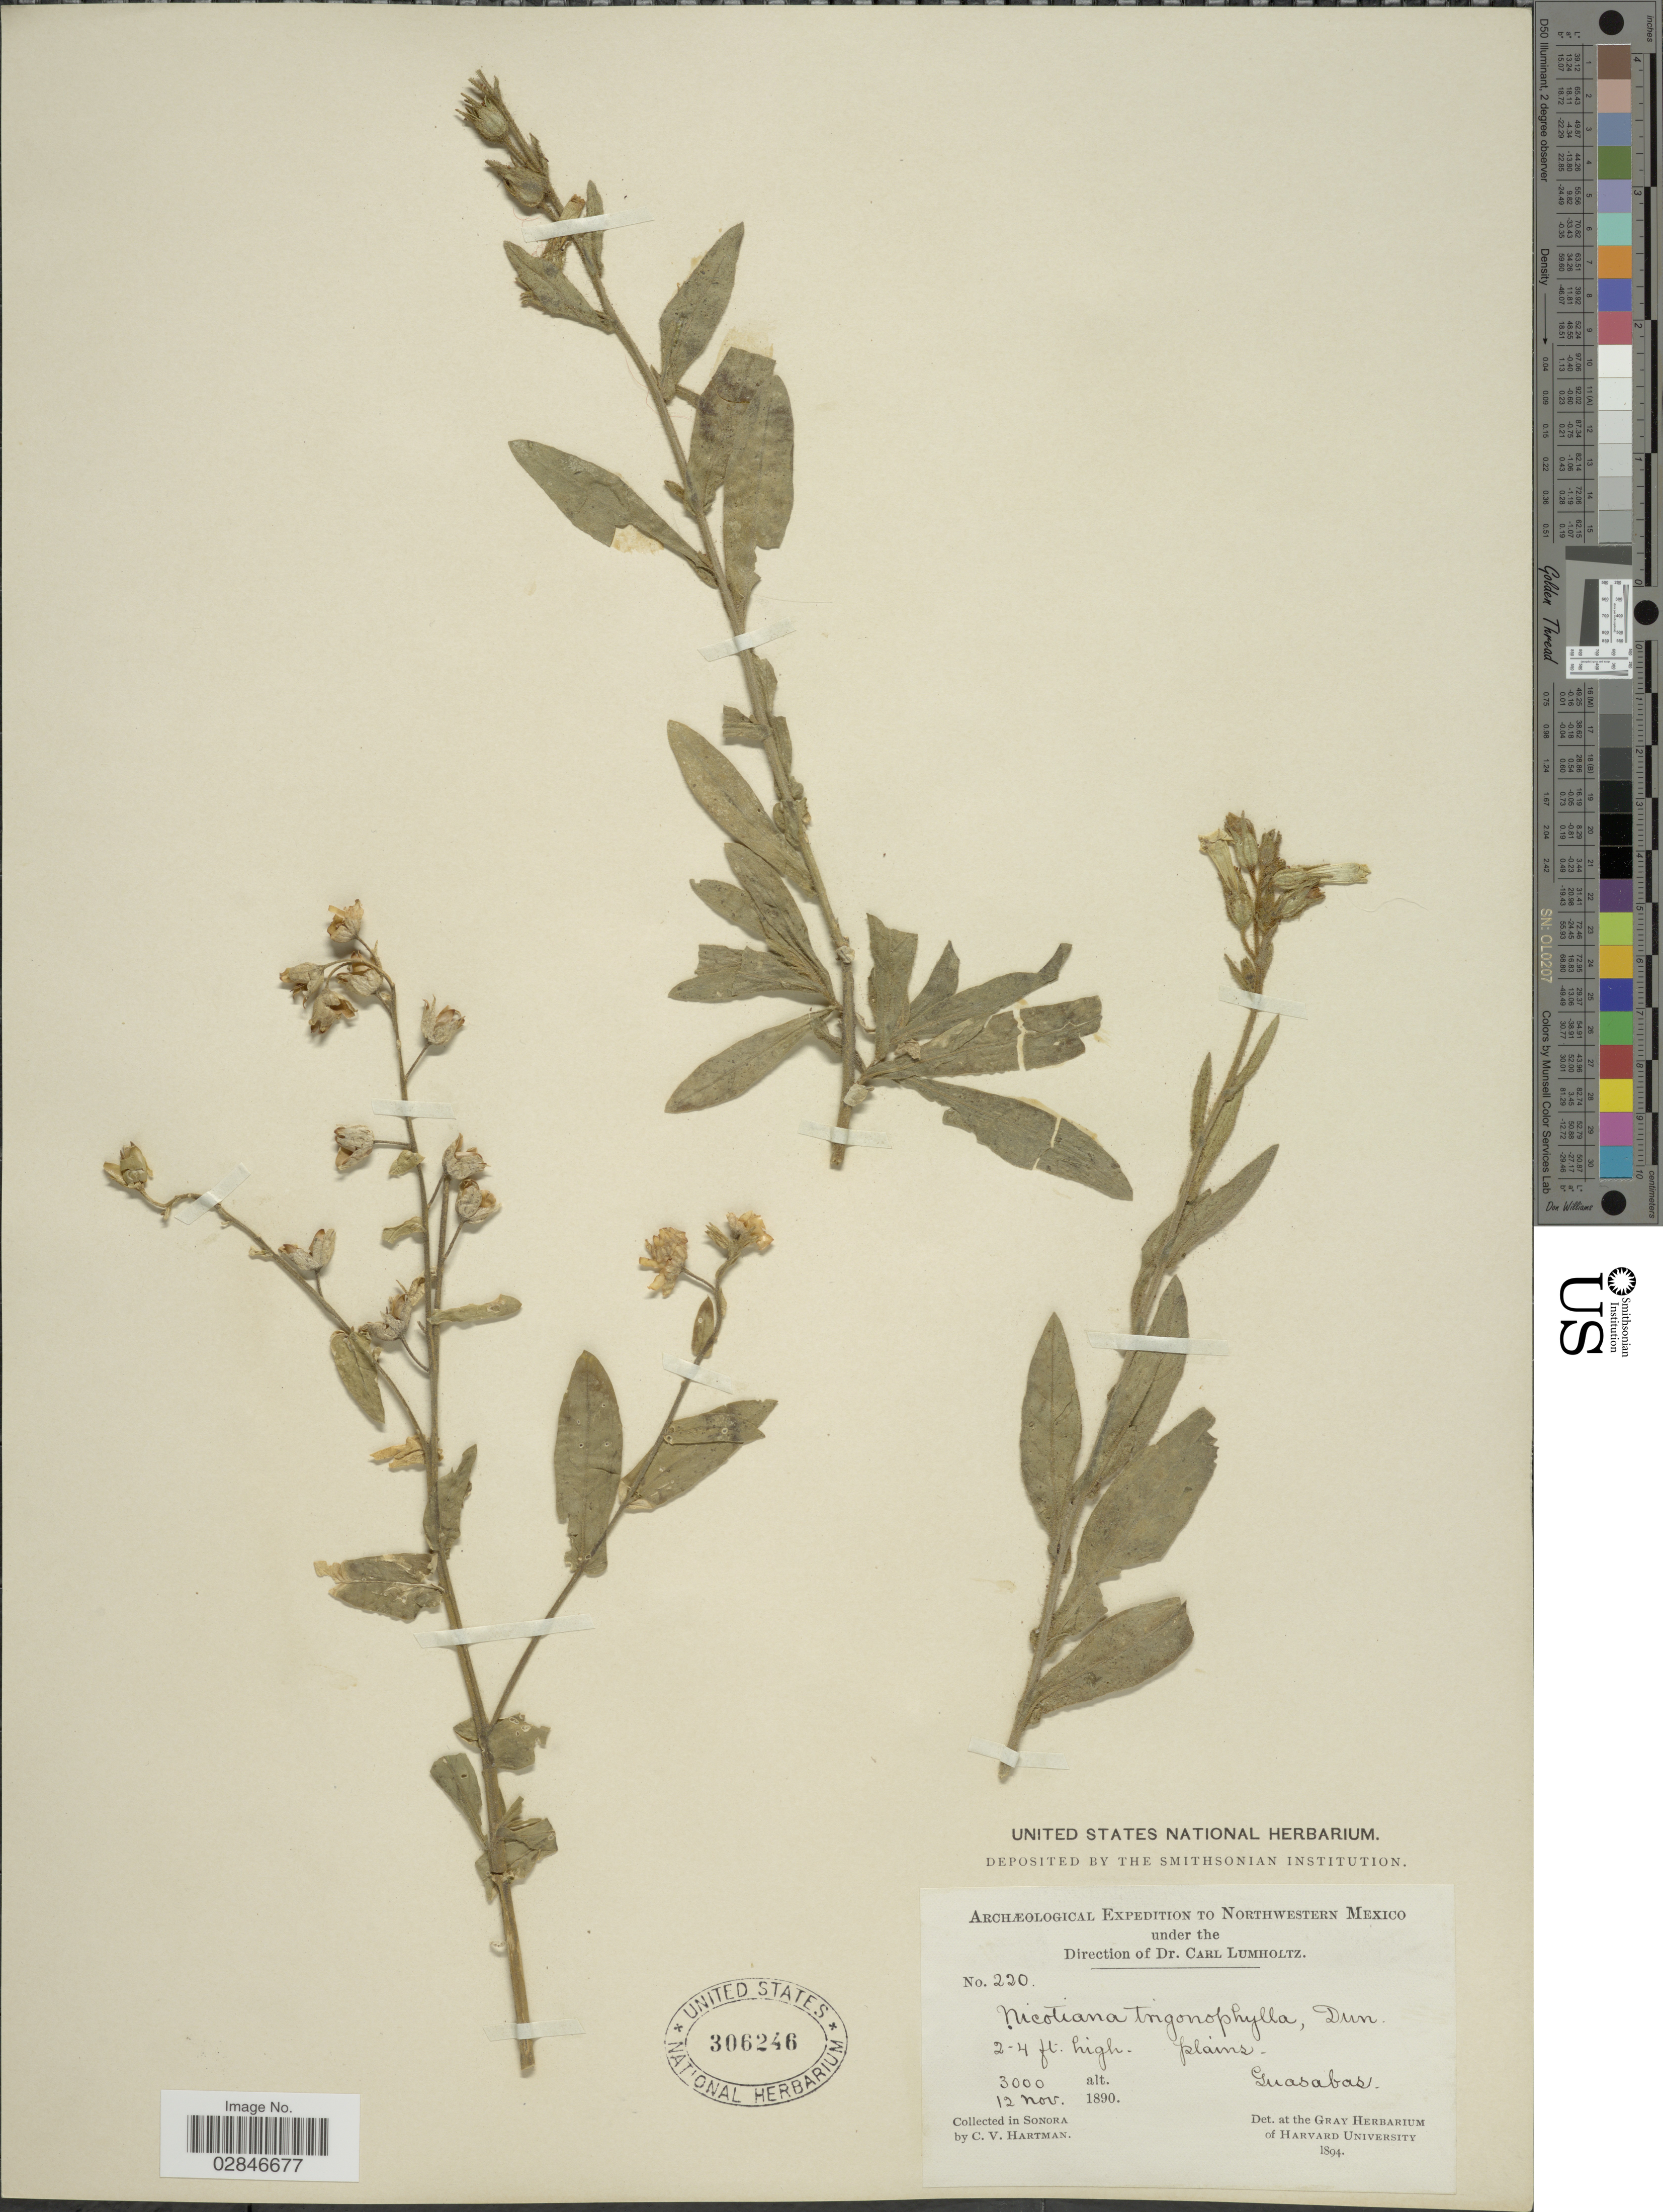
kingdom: Plantae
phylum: Tracheophyta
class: Magnoliopsida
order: Solanales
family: Solanaceae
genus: Nicotiana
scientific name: Nicotiana trigonophylla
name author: Dunal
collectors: C. V. Hartman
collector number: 220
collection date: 1890-11-12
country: Mexico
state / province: Sonora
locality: Northwestern Mexico, Guasabas.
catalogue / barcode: US 306246